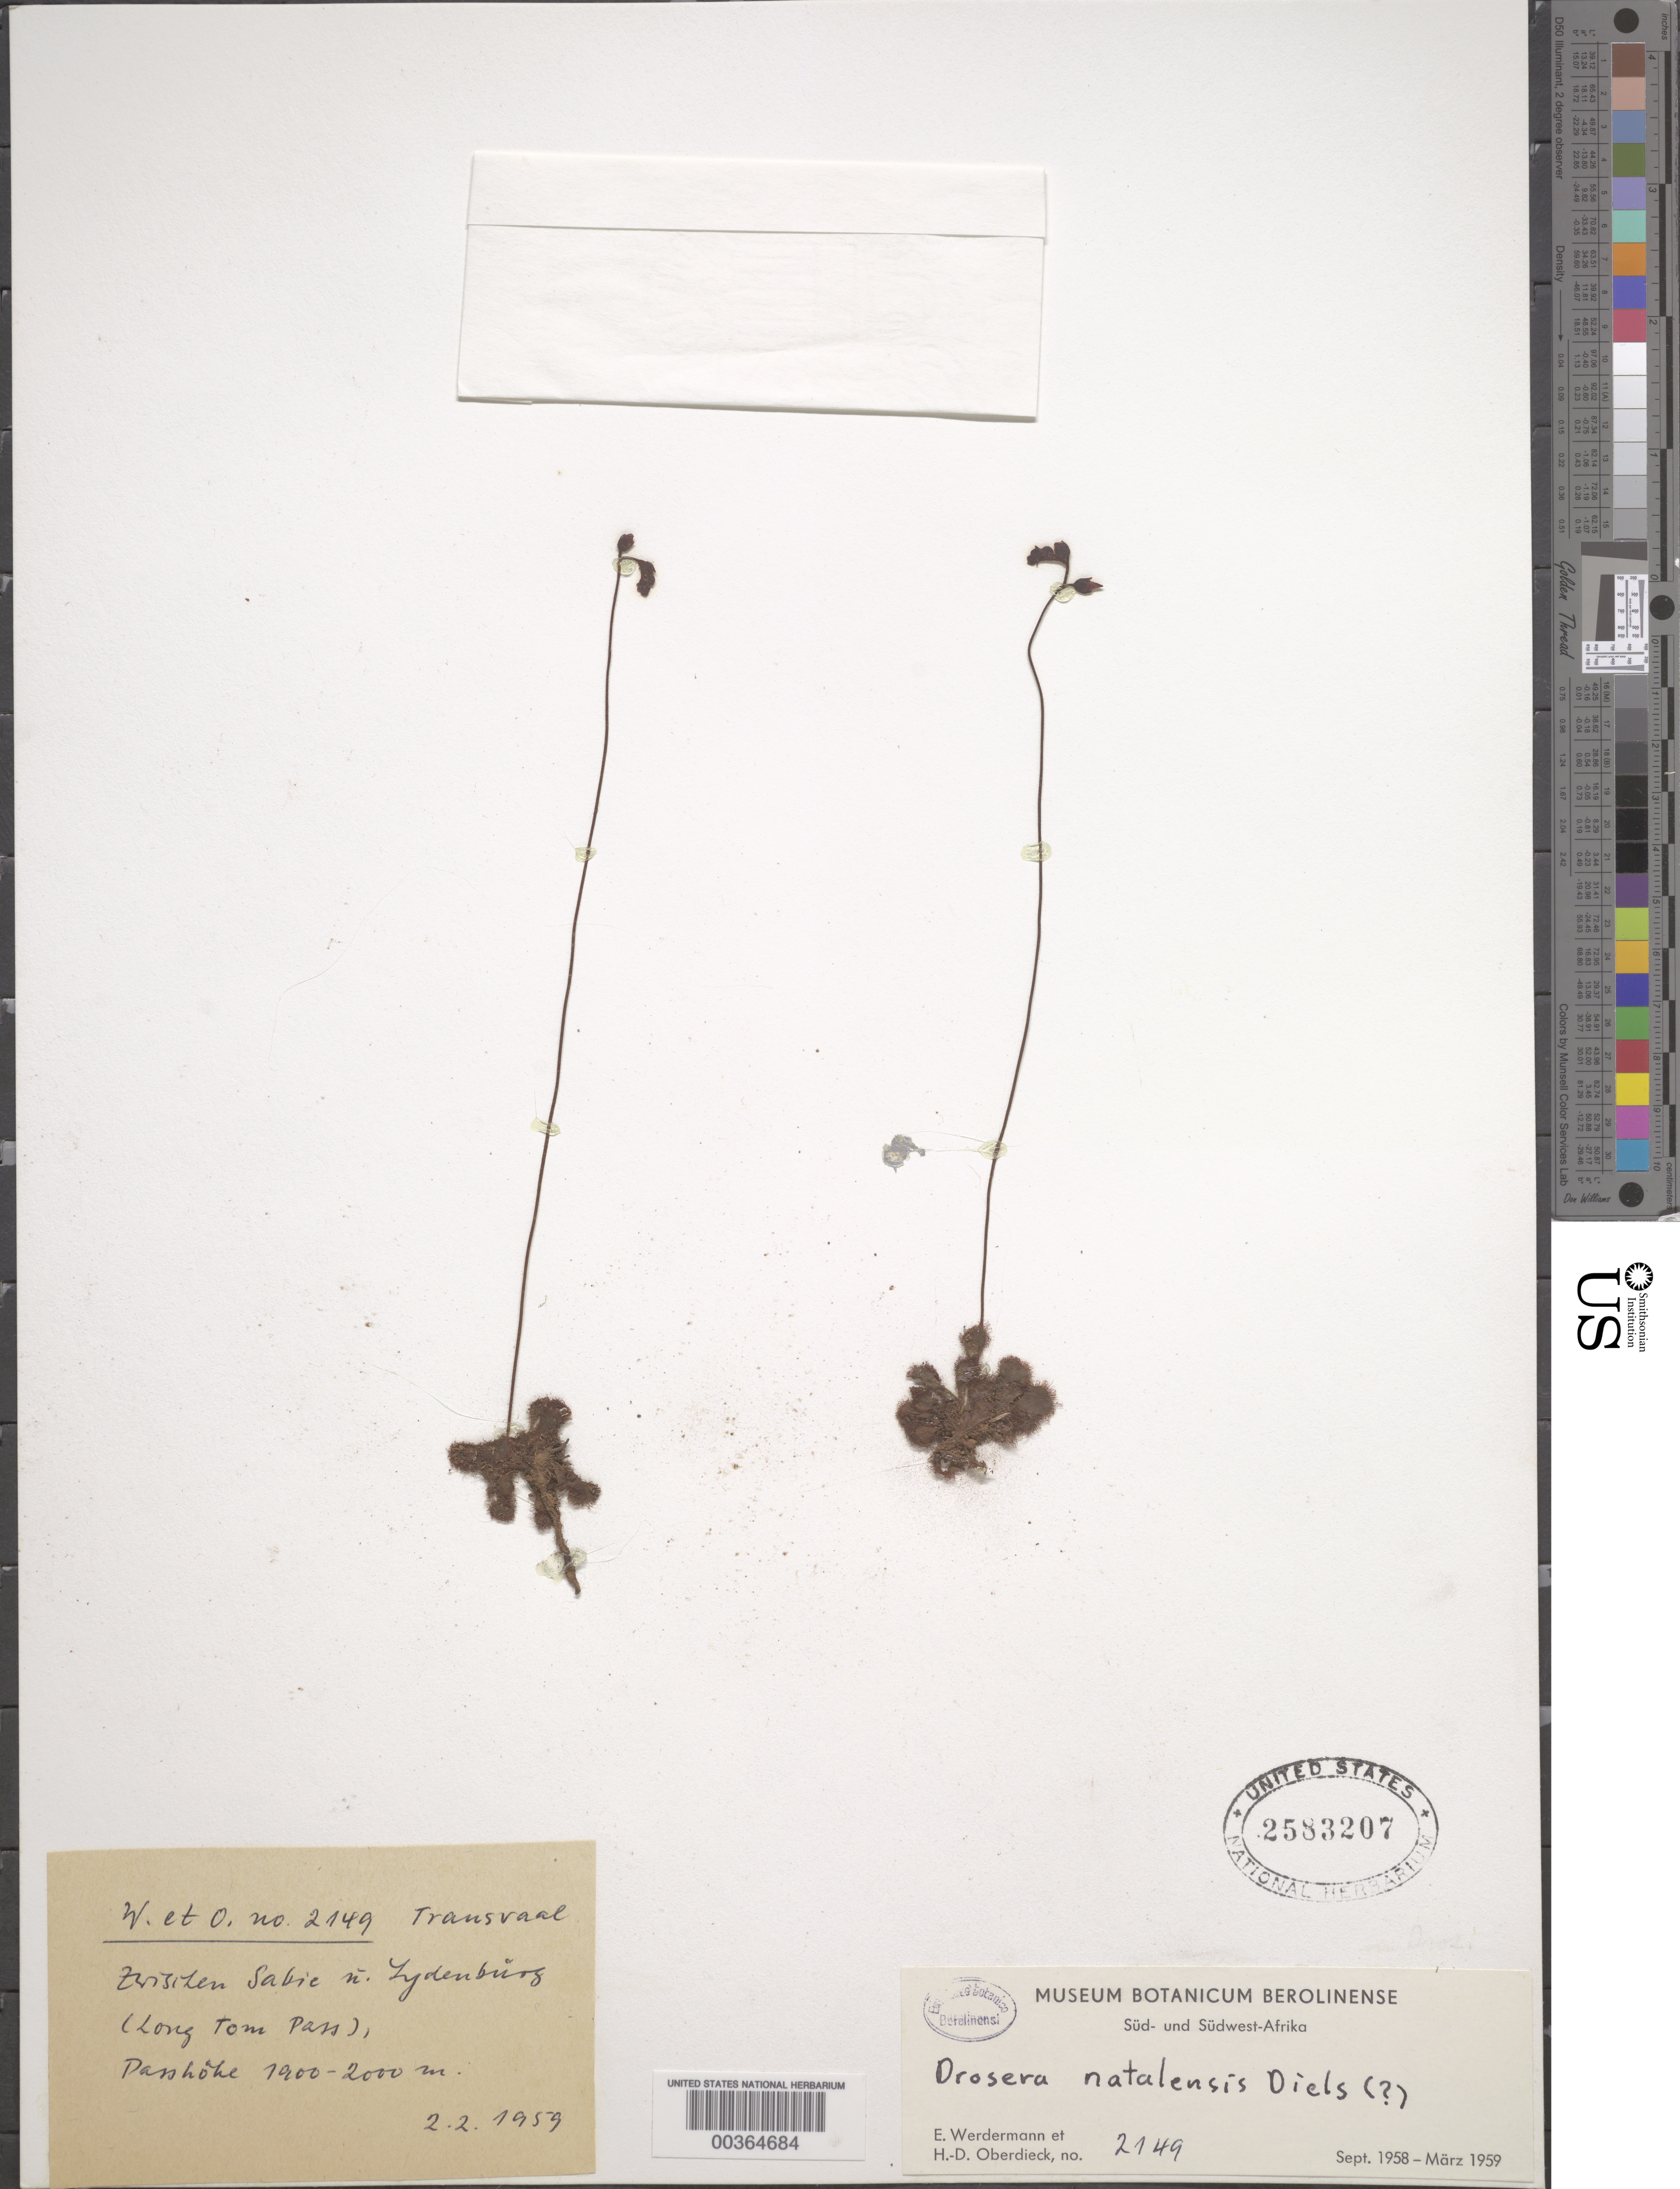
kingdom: Plantae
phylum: Tracheophyta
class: Magnoliopsida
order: Caryophyllales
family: Droseraceae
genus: Drosera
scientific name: Drosera natalensis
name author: Diels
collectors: E. Werdermann & H. Oberdieck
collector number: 2149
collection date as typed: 02 Feb 1959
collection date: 1959-02-02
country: South Africa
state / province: Mpumalanga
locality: Zwishen sabie n. lydenburg (long tom pass) passhoke. Transvaal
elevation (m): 1900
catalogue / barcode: US 2583207